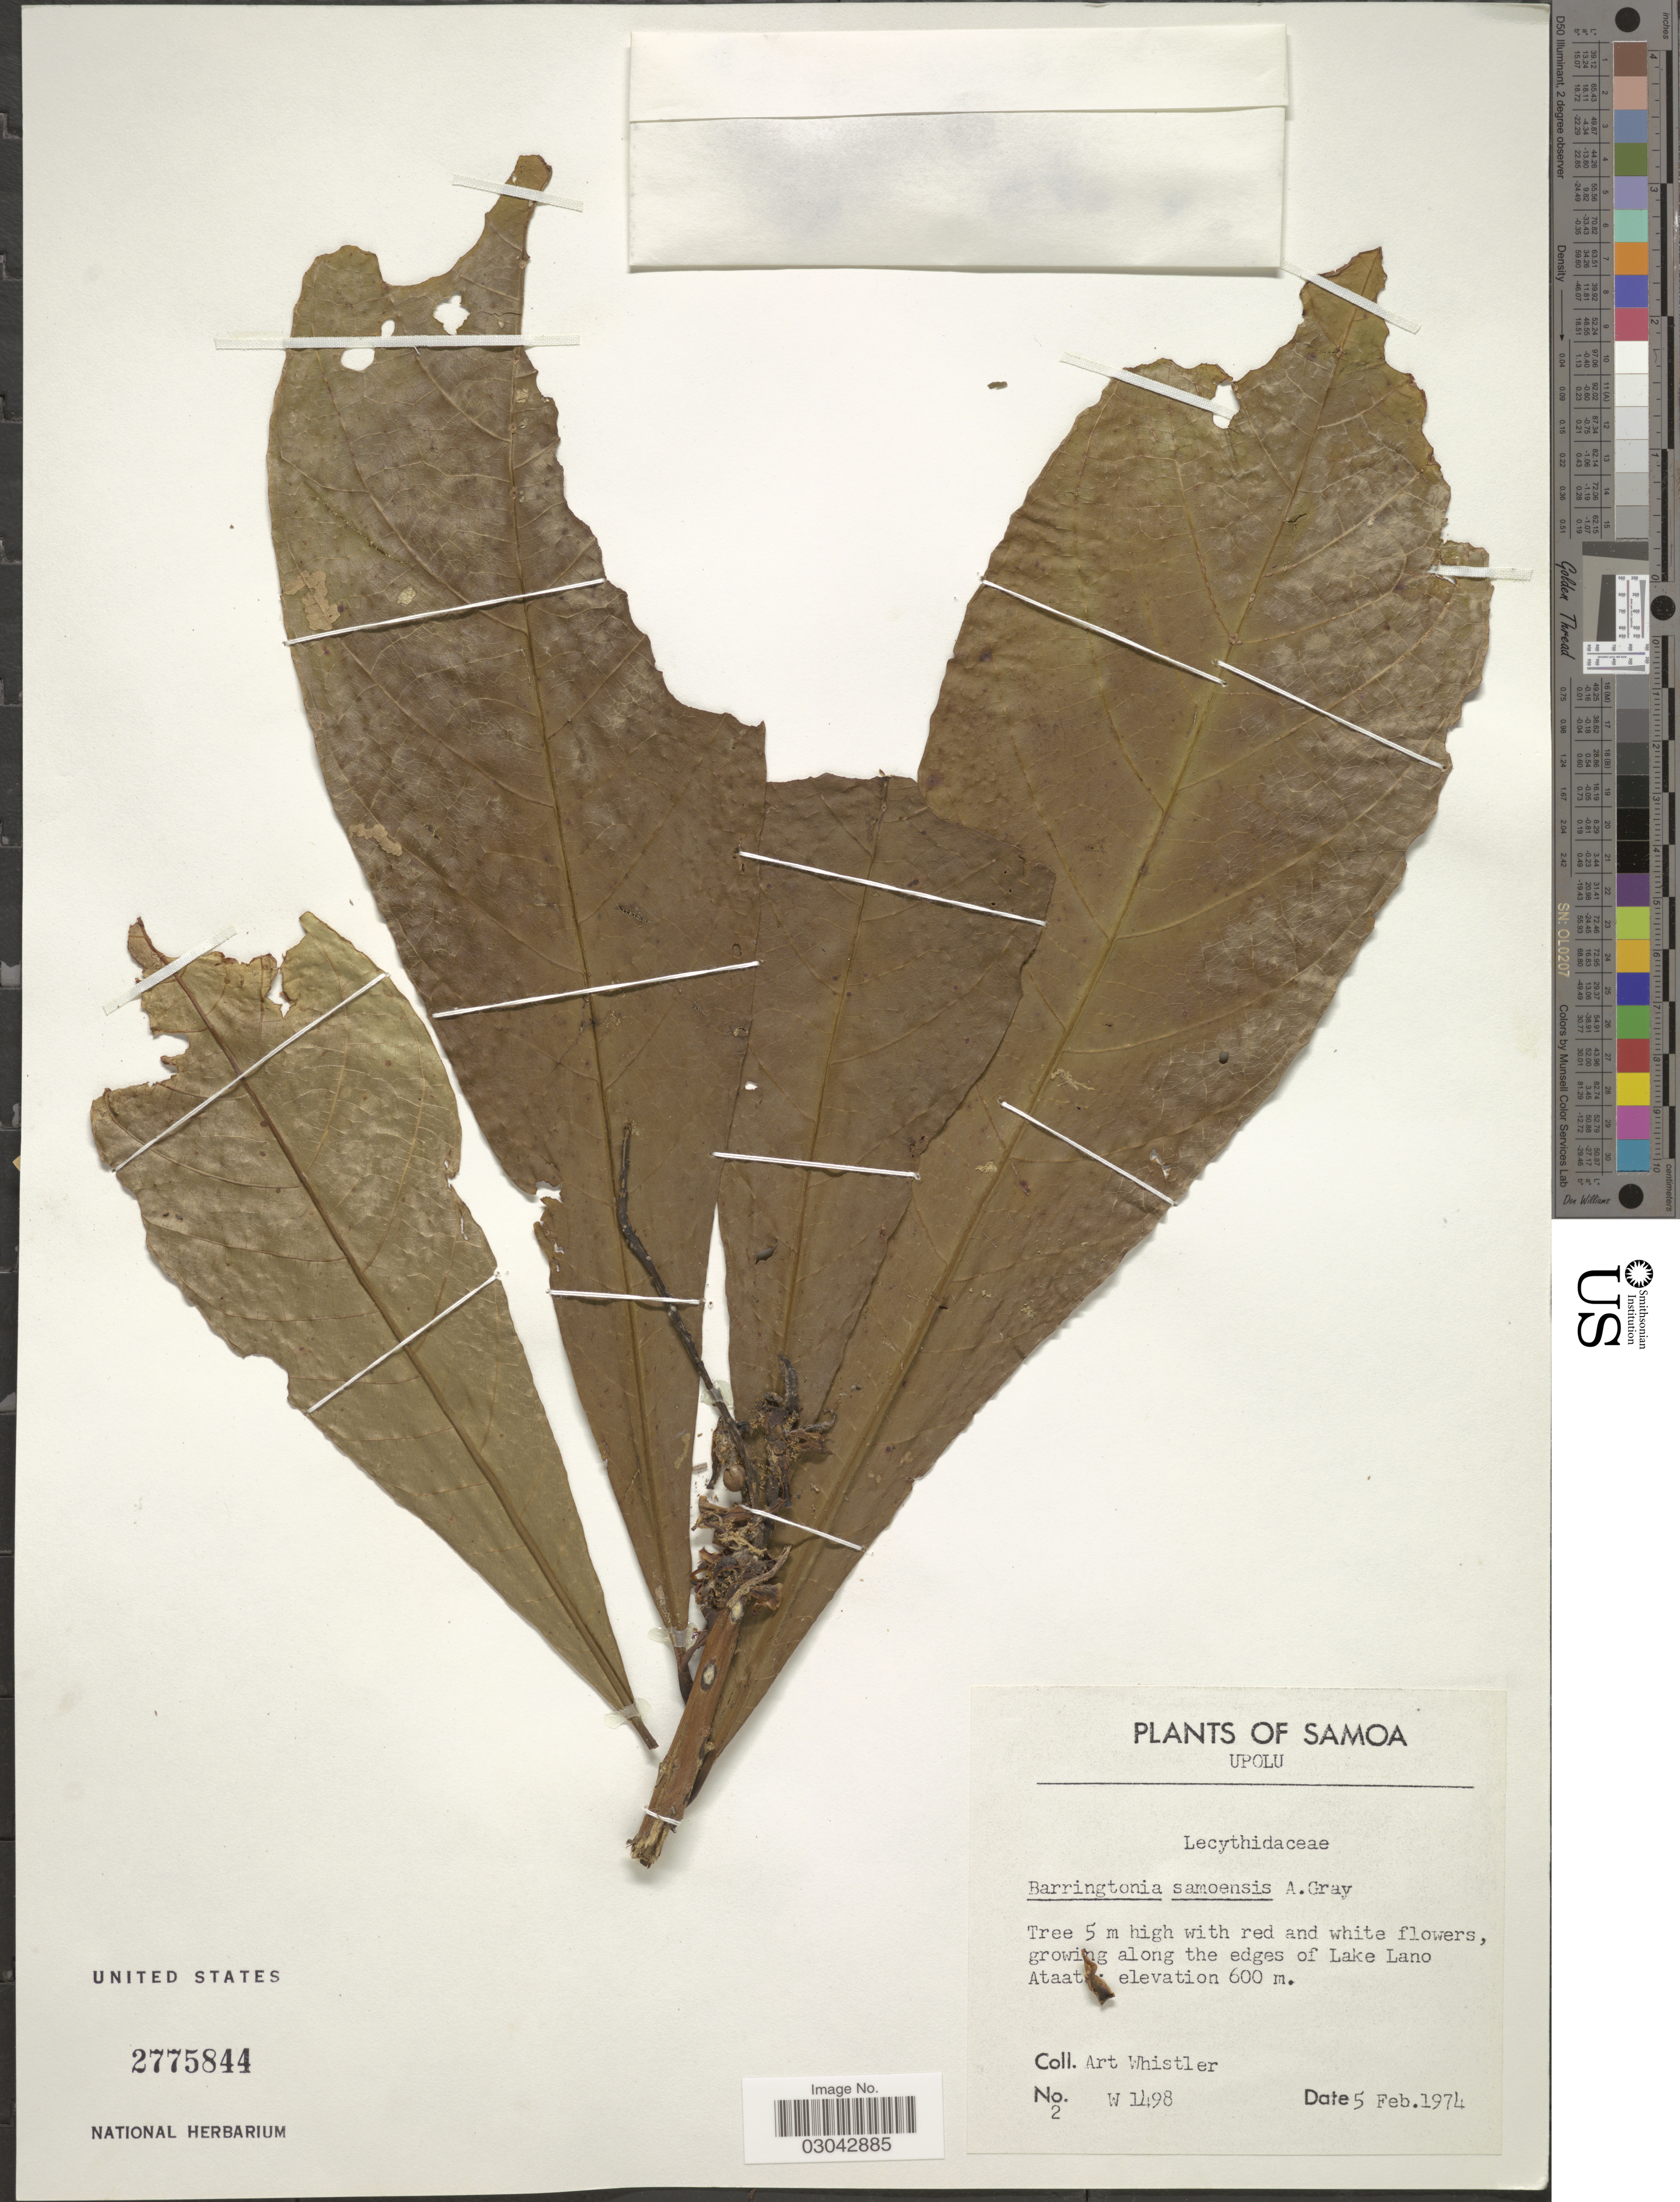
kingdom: Plantae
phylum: Tracheophyta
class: Magnoliopsida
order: Ericales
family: Lecythidaceae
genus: Barringtonia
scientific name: Barringtonia samoensis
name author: A. Gray in Wilkes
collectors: A. Whistler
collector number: W1498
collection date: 1974-02-05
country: Samoa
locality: Samoa, Upolu, growing along the edges of Lake Lano, Ataat [illegible text].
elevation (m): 600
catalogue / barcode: US 2775844